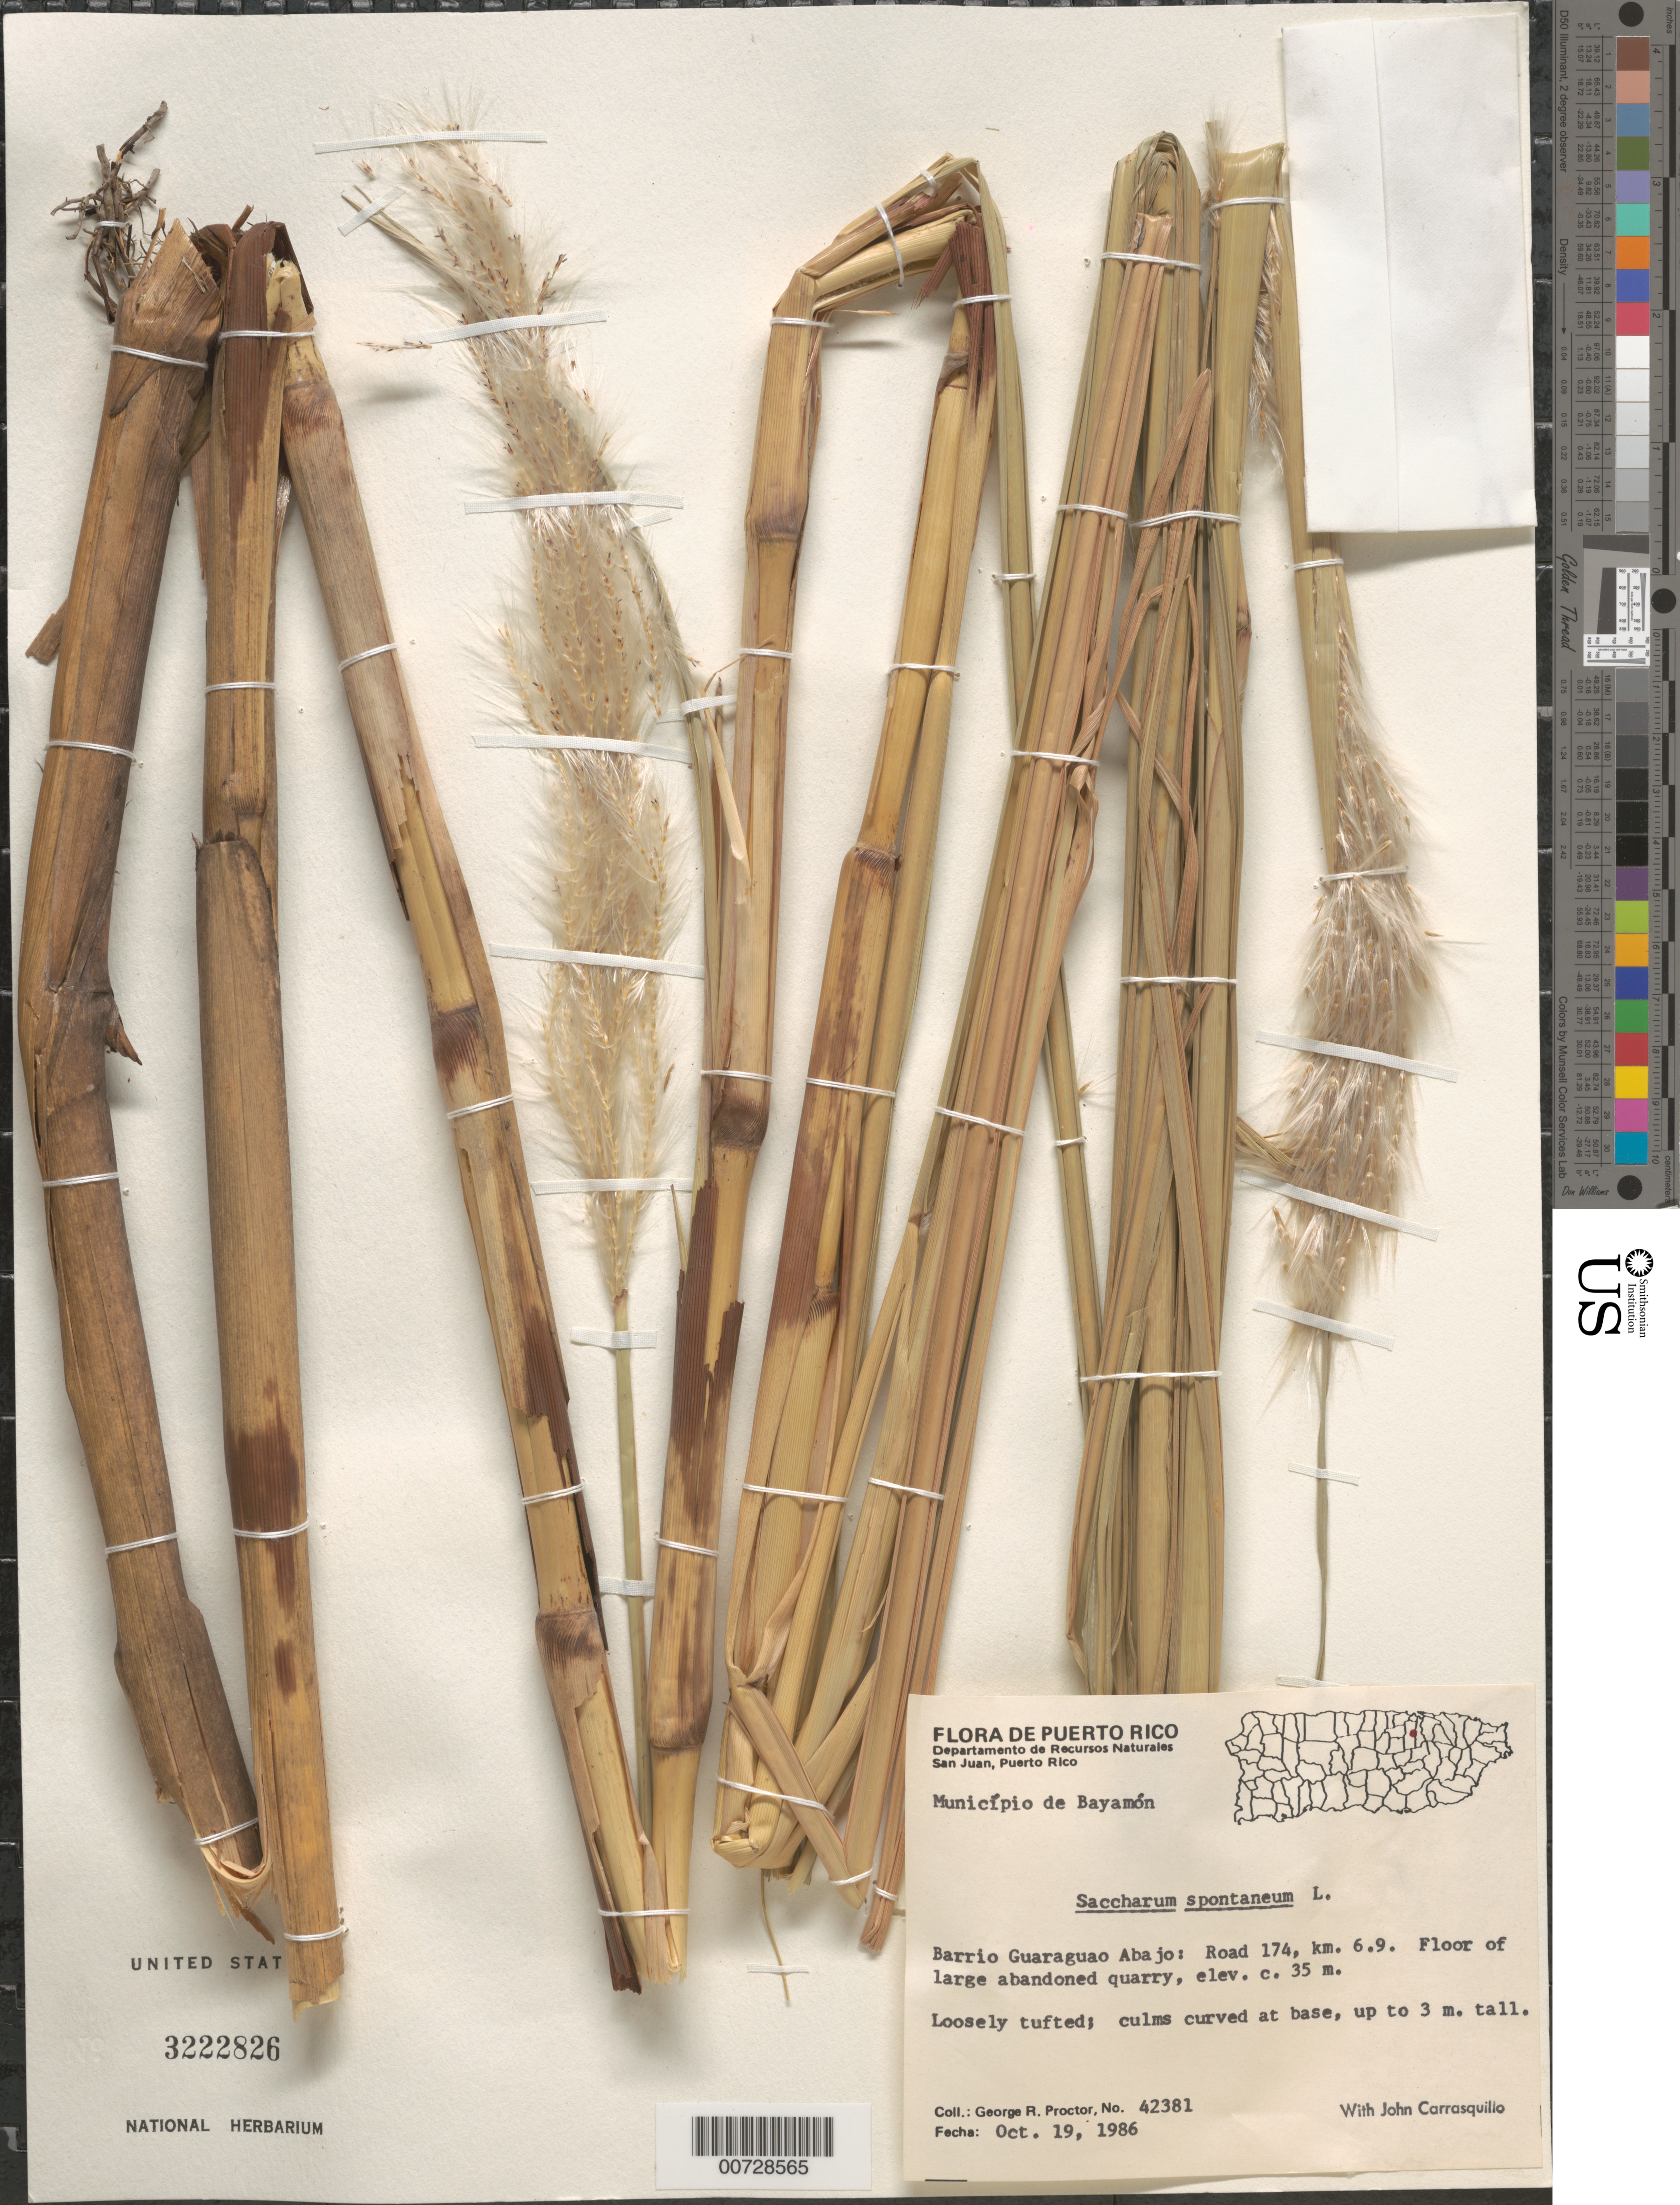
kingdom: Plantae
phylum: Tracheophyta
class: Liliopsida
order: Poales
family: Poaceae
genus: Saccharum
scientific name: Saccharum spontaneum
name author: L.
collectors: G. R. Proctor & J. Carrasquillo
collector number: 42381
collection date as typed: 19 Oct 1986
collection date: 1986-10-19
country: Puerto Rico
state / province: Bayamón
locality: Barrio Guaraguao Abajo: Road 174, km 6.9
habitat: Floor of large abandoned quarry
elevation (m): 35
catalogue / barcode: US 3222826